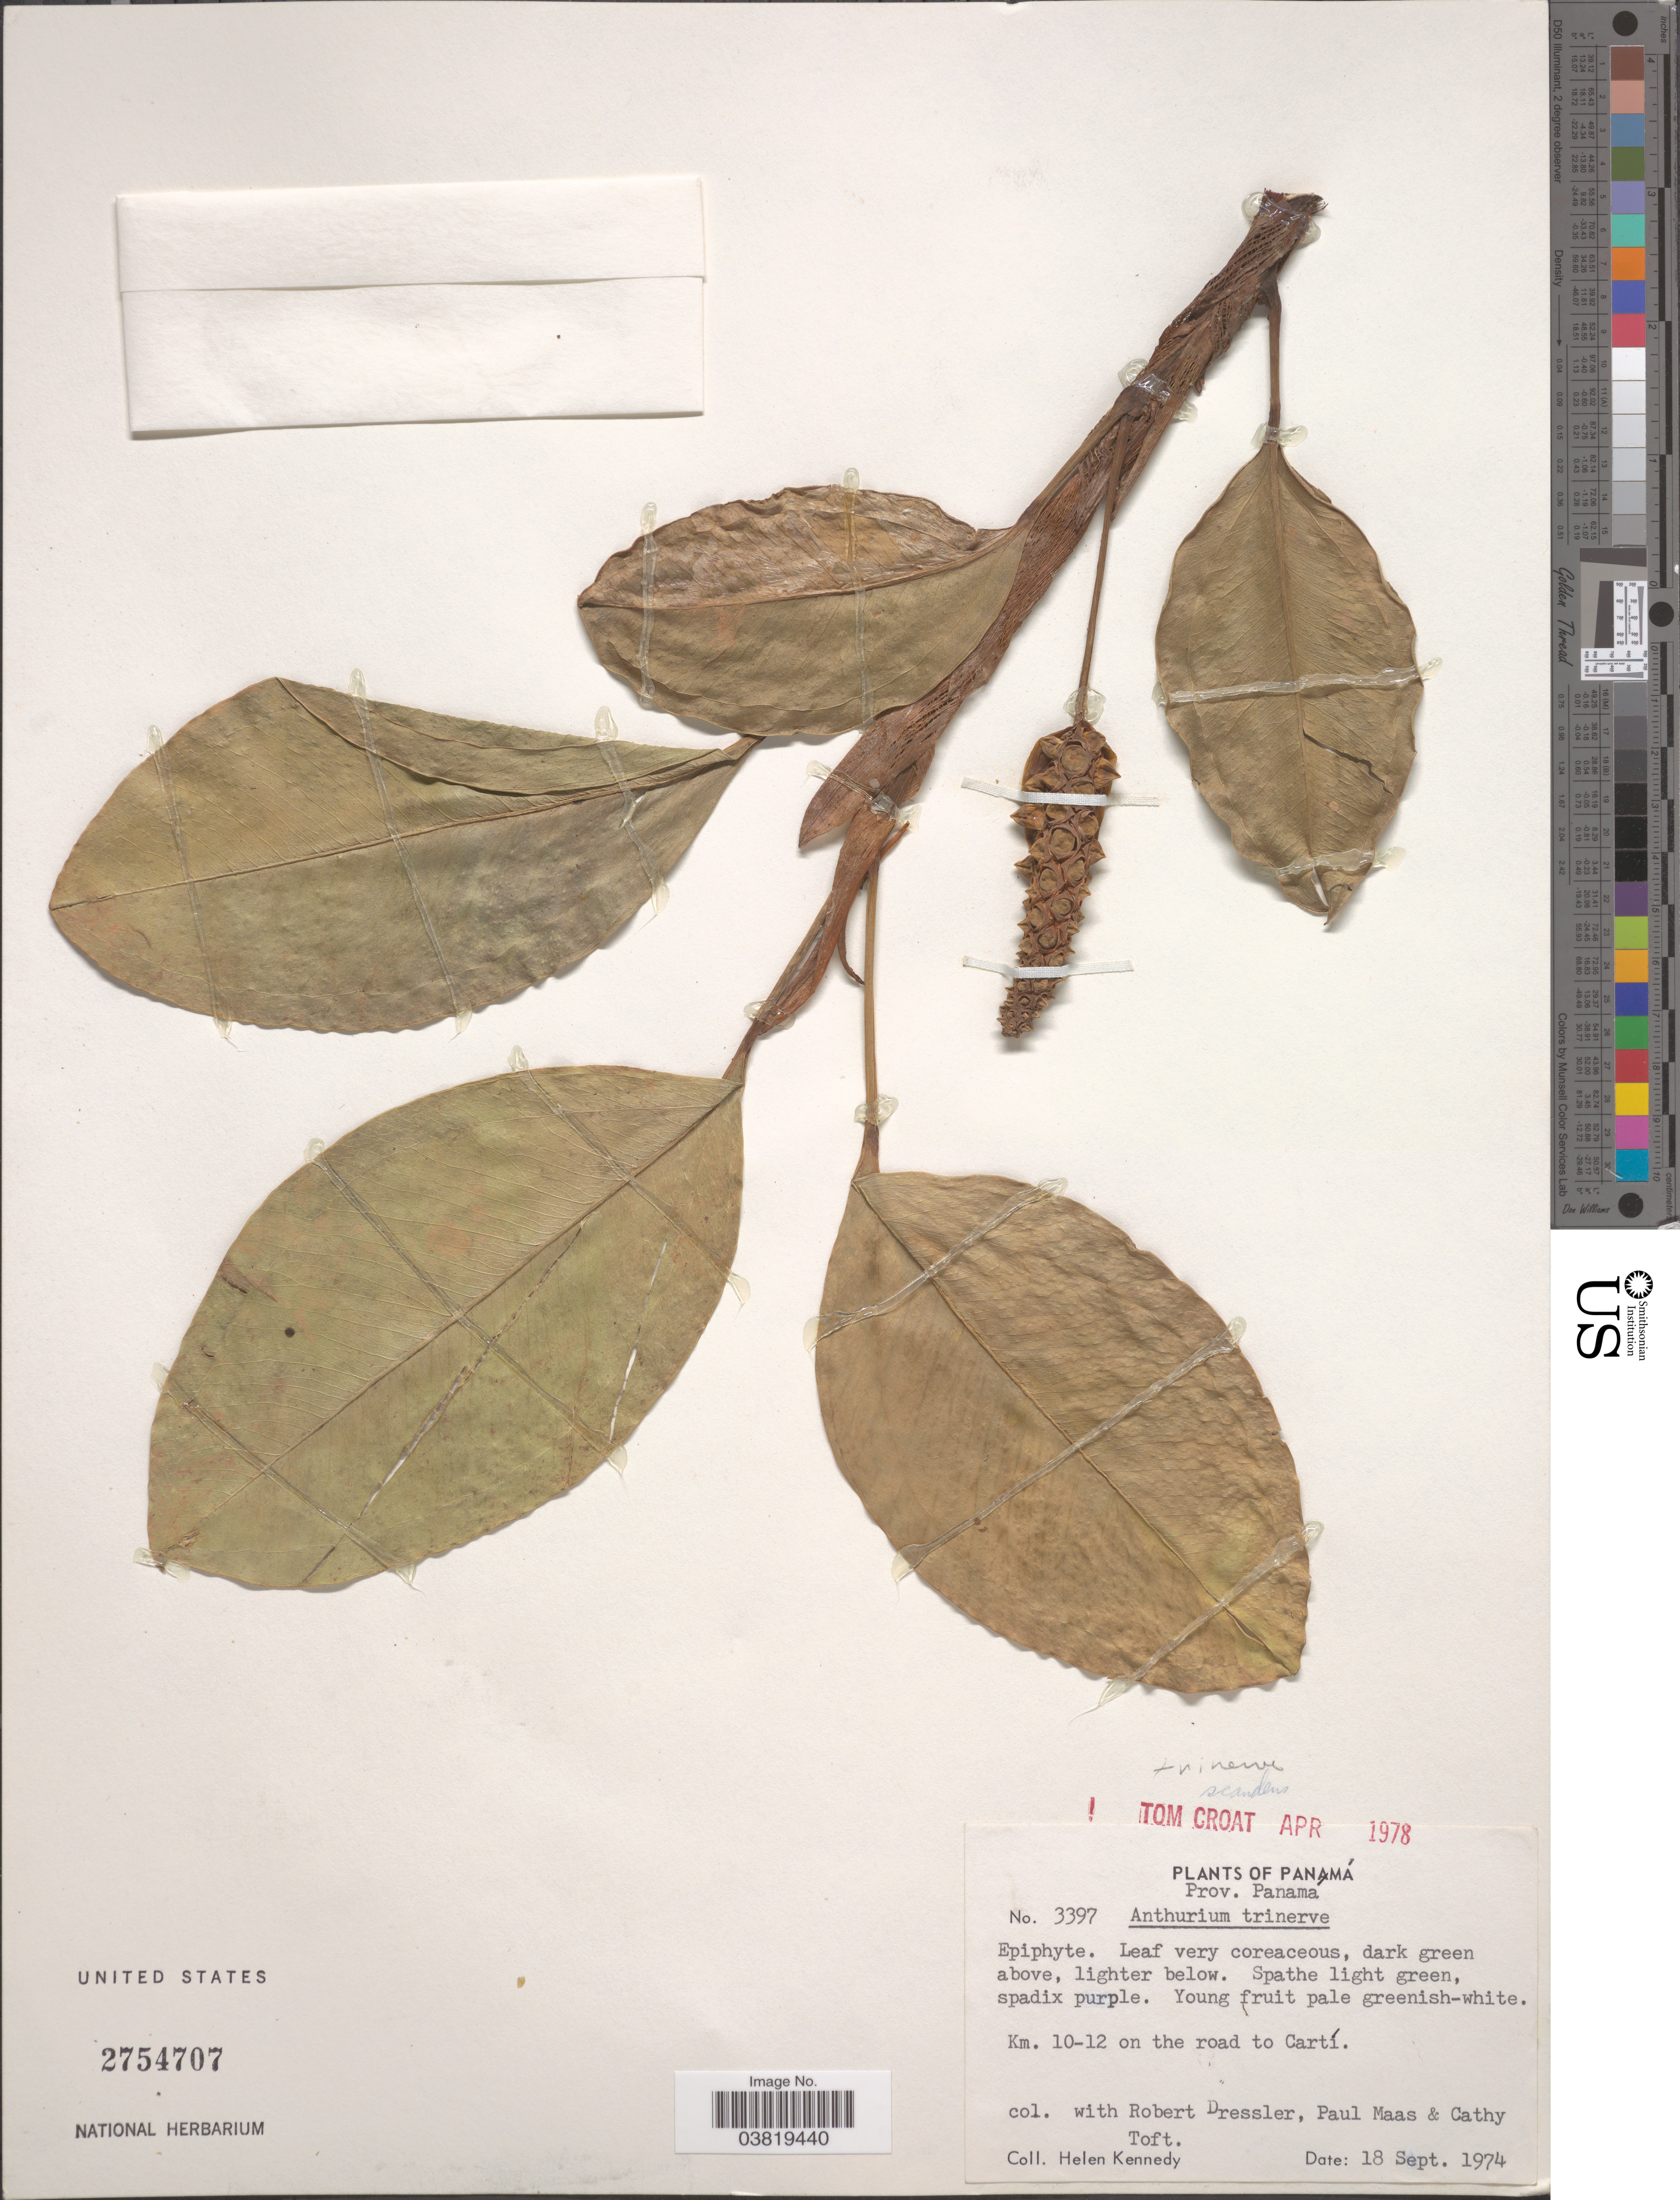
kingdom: Plantae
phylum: Tracheophyta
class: Liliopsida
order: Alismatales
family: Araceae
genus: Anthurium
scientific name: Anthurium trinerve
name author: Miq.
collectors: R. Dressler, P. Maas, C. Toft & H. Kennedy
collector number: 3397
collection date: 1974-09-18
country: Panama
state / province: Panamá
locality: Km. 10-12 on the road to Cartí.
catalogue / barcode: US 2754707